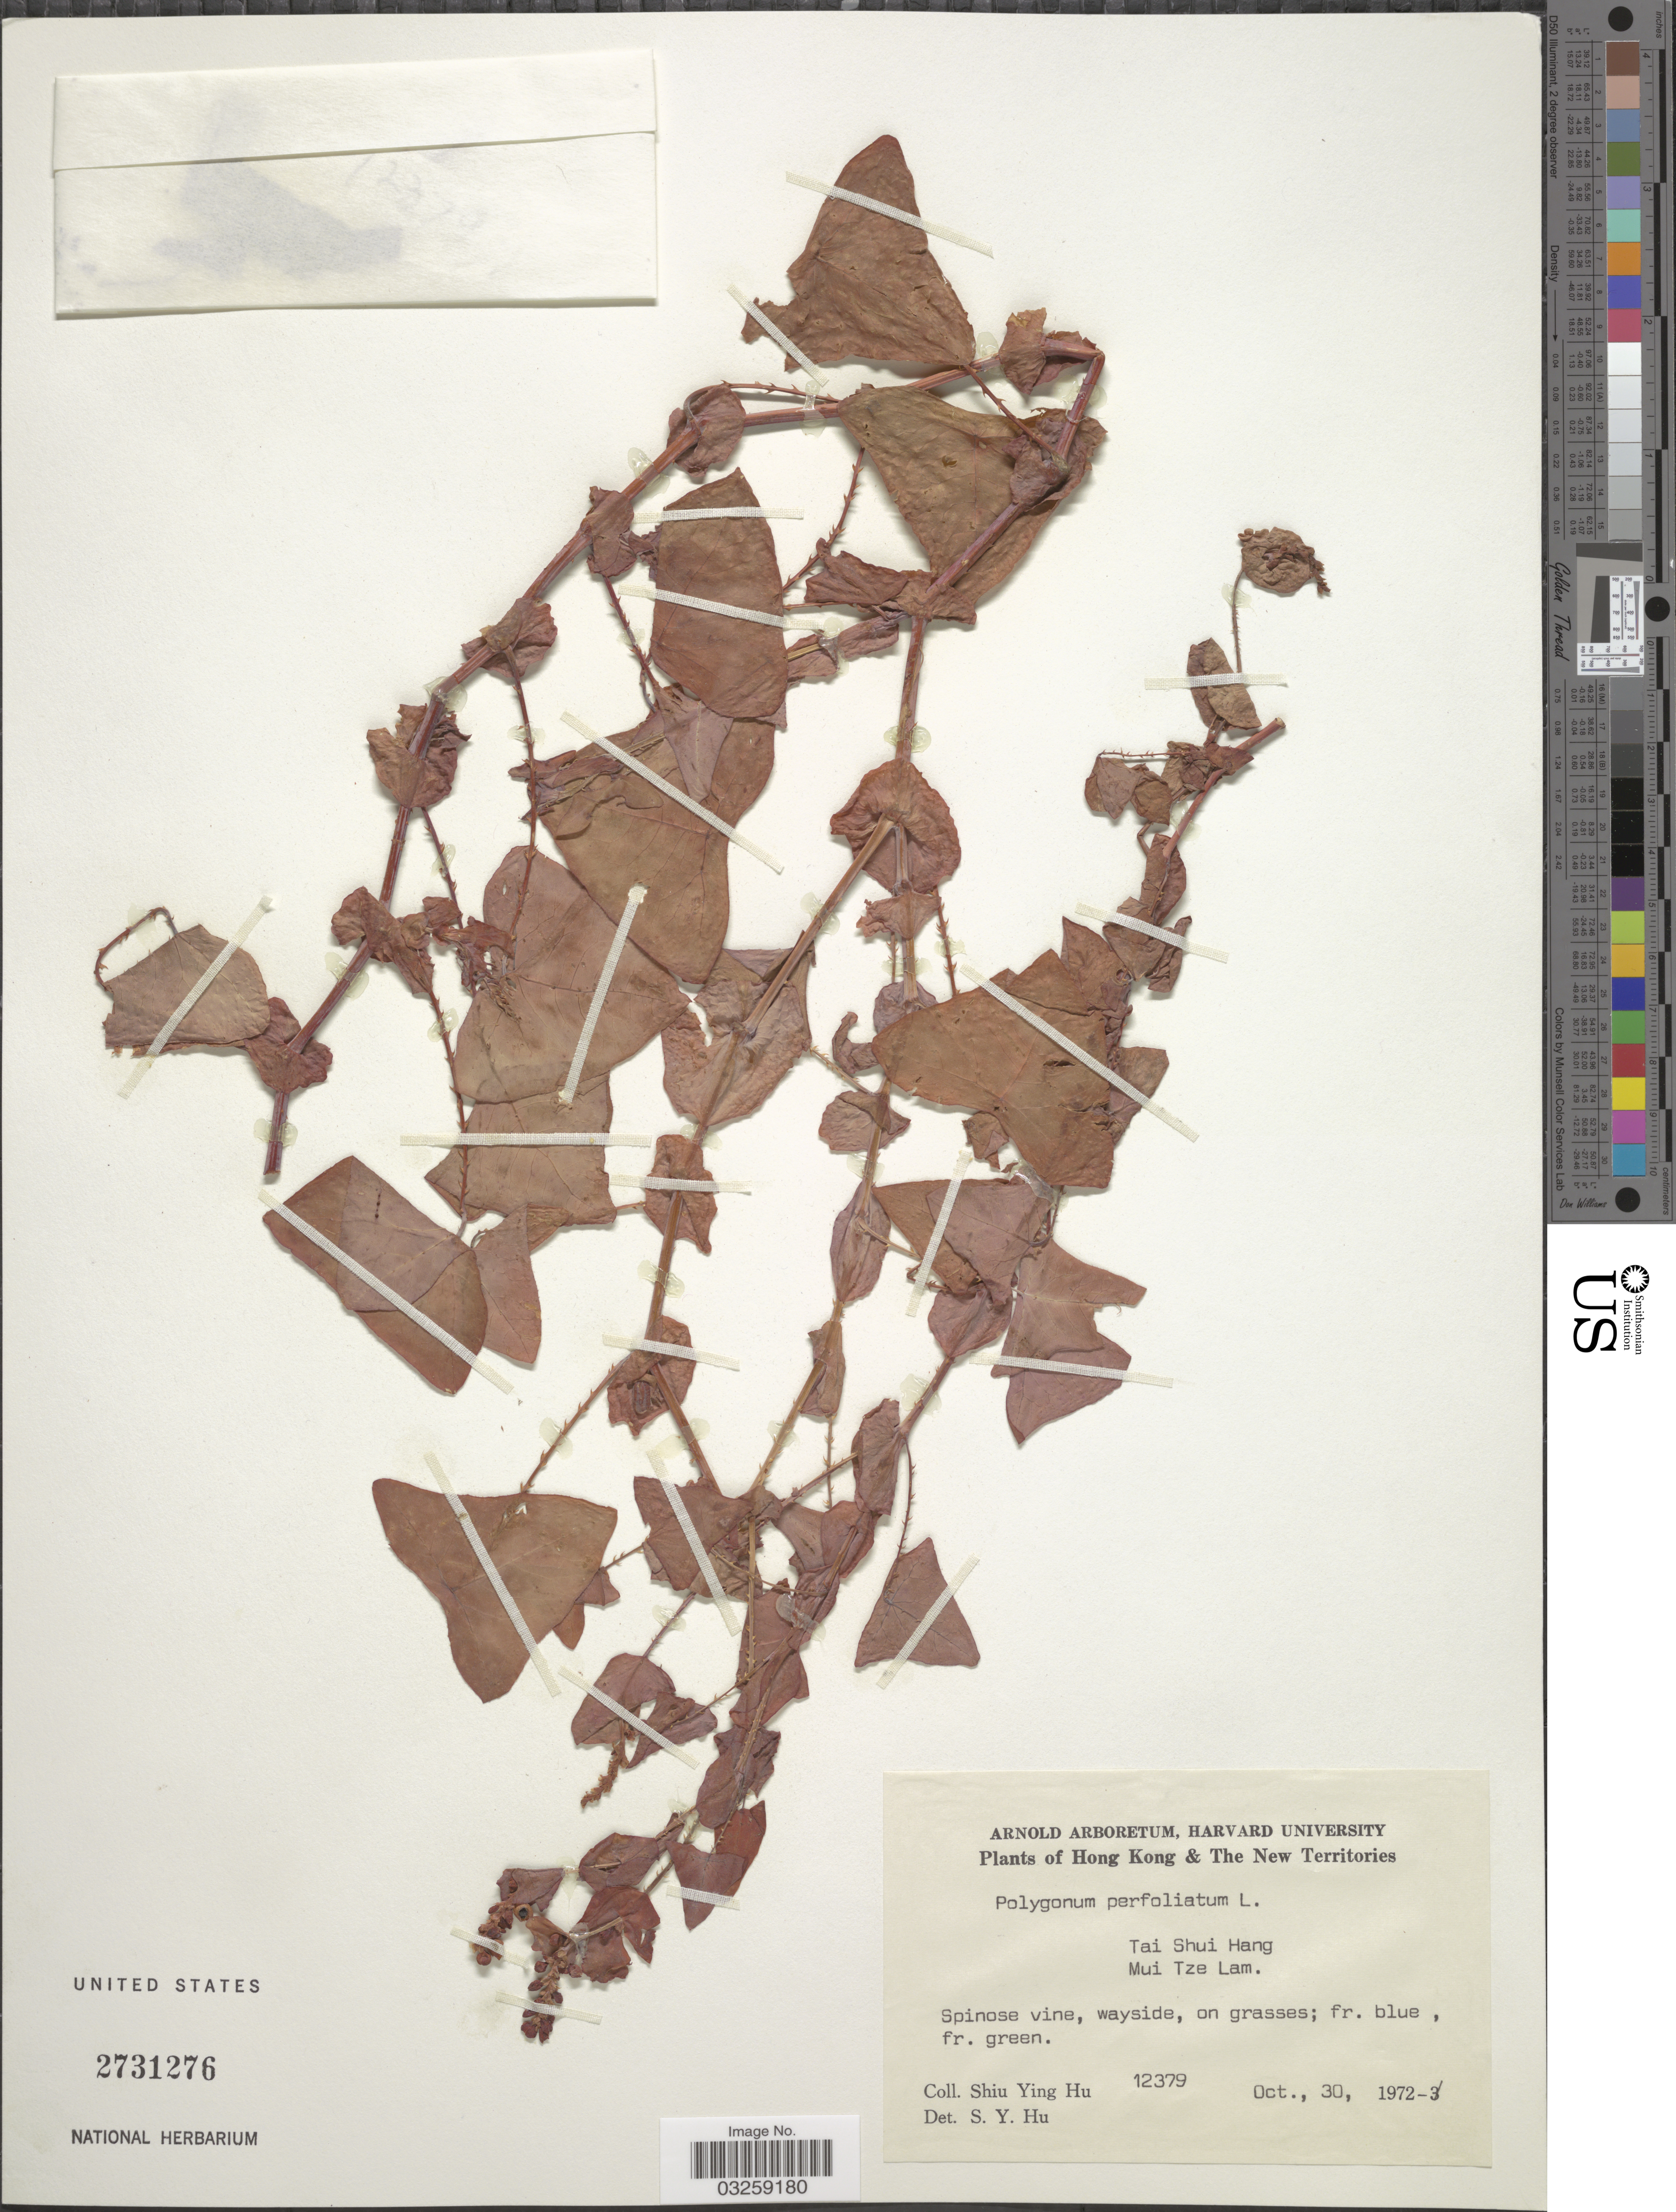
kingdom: Plantae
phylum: Tracheophyta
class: Magnoliopsida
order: Caryophyllales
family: Polygonaceae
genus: Polygonum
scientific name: Polygonum perfoliatum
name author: L.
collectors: S. Y. Hu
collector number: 12379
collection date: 1972-10-30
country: China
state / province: Hong Kong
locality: Hong Kong & The New Territories. Tai Shui Hang. Mui Tze Lam.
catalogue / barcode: US 2731276